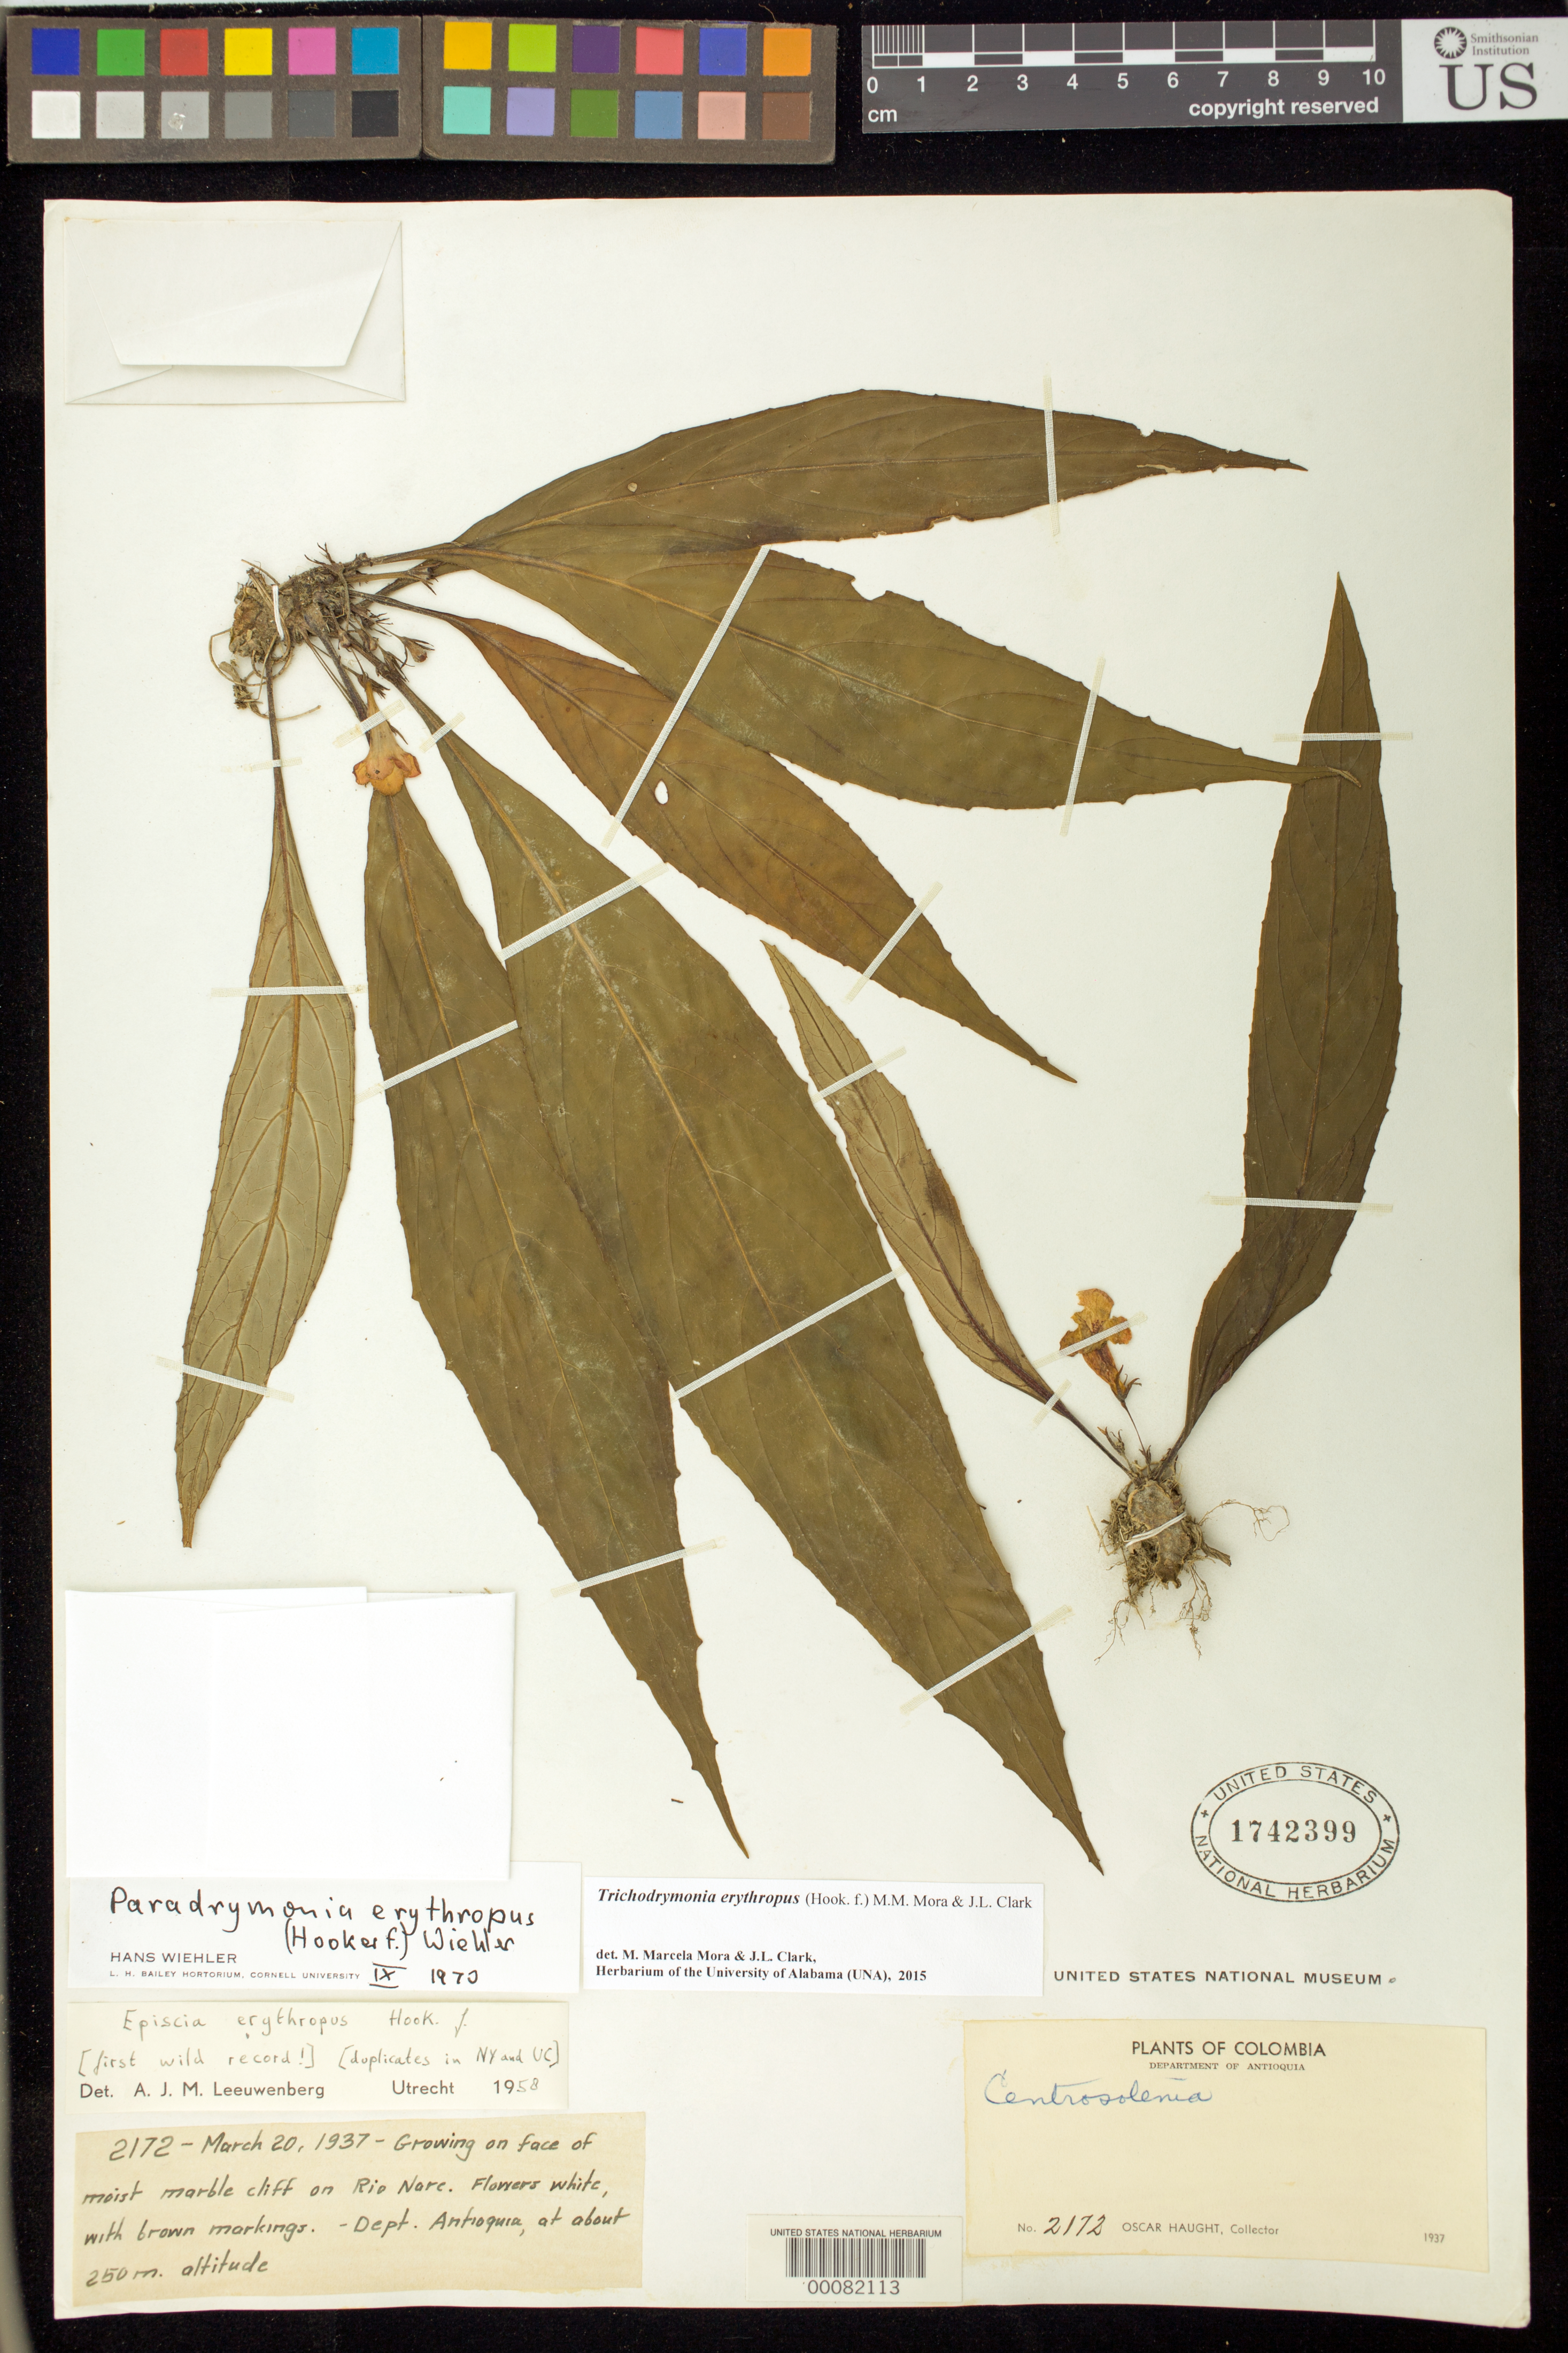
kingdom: Plantae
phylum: Tracheophyta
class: Magnoliopsida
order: Lamiales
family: Gesneriaceae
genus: Trichodrymonia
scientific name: Trichodrymonia erythropus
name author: (Hook. f.) M.M. Mora & J.L. Clark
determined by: Mora, M. M.; Clark, J. L.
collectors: O. L. Haught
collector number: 2172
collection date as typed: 20 Mar 1937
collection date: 1937-03-20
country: Colombia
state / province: Antioquia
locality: On Rio Nare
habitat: Growing on face of moist marble cliff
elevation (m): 250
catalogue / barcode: US 1742399